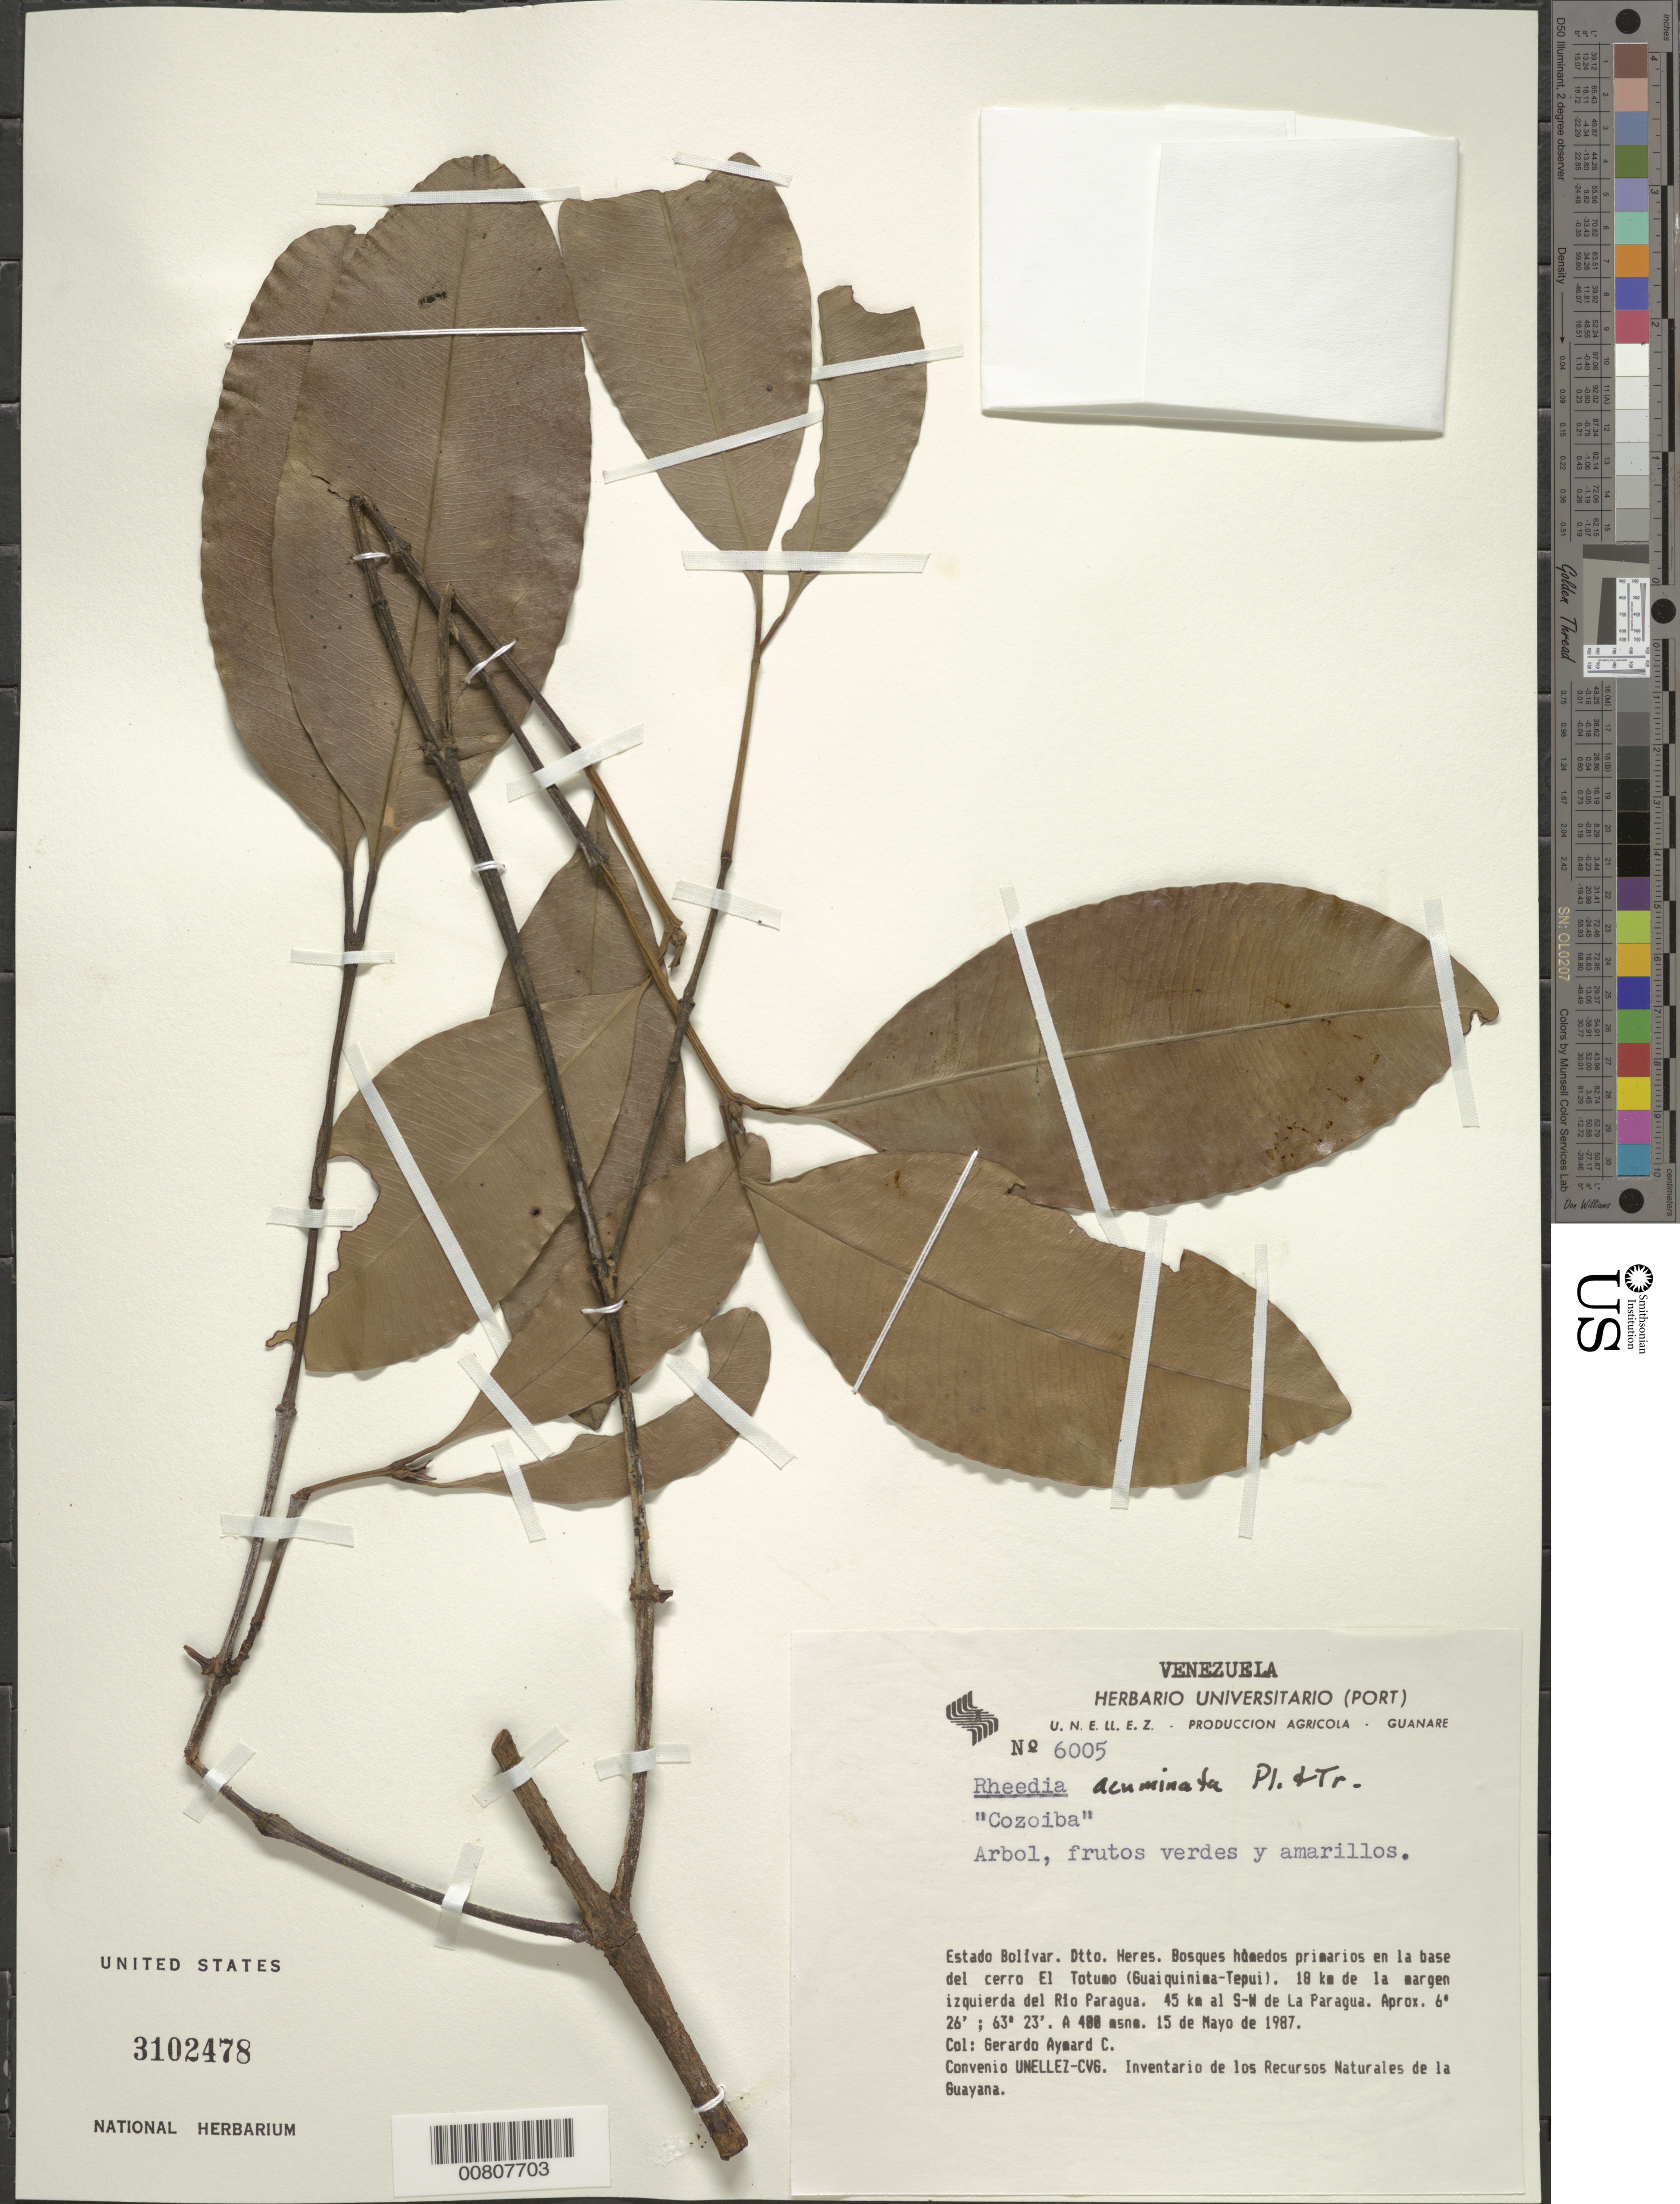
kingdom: Plantae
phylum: Tracheophyta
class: Magnoliopsida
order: Malpighiales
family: Clusiaceae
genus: Garcinia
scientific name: Garcinia madruno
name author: (Kunth) Hammel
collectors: G. A. Aymard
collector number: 6005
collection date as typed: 15-May-87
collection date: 1987-05-15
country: Venezuela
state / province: Bolívar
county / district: Heres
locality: El Totumo (Guaiquinima-tepuí), base del cerro, 18km de la margen izquierda del Río Paragua, 45 km al SW de La Paragua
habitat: Primary wet forest at base of cerro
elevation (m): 400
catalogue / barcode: US 3102478